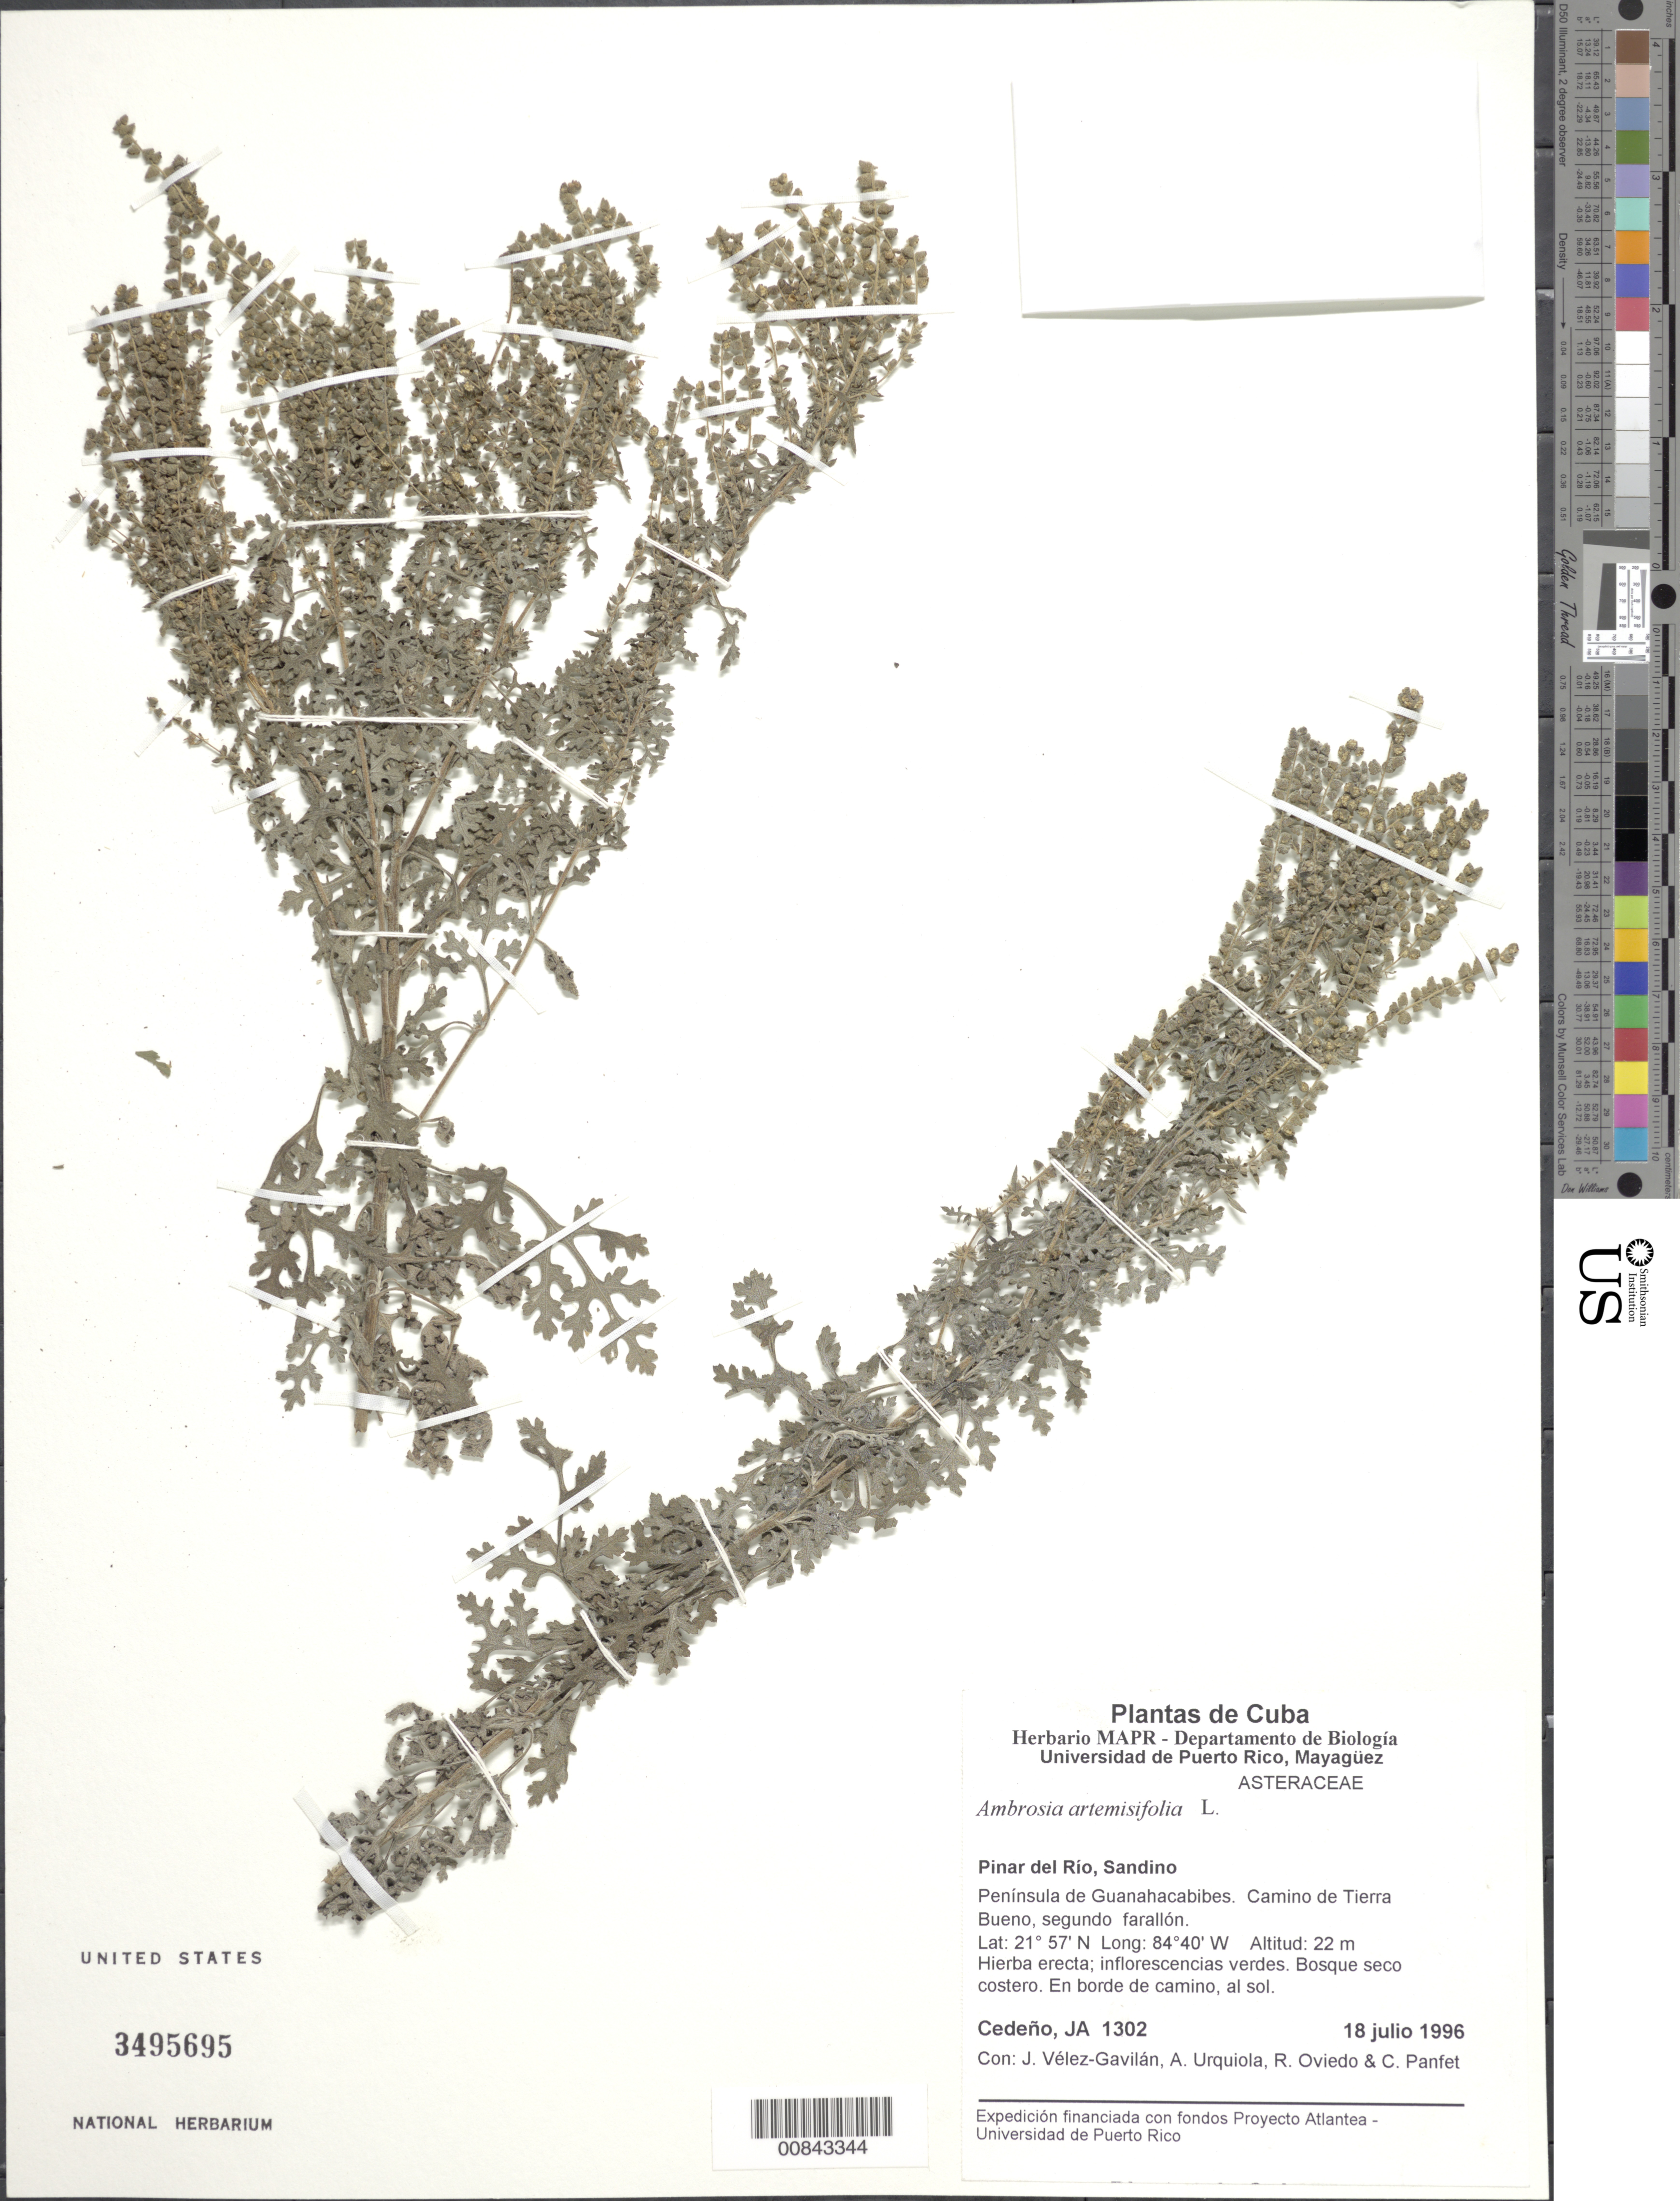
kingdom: Plantae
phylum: Tracheophyta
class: Magnoliopsida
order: Asterales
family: Asteraceae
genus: Ambrosia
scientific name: Ambrosia artemisiifolia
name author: L.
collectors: J. A. Cedeno, J. Vélez-Gavilán, A. Urquiola, R. Oviedo & C. Panfet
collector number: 1302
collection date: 1996-07-18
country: Cuba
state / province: Pinar del Río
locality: Peninsula de Guanahacabibes. Camino de Tierra Bueno, segundo farallon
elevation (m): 22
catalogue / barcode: US 3495695